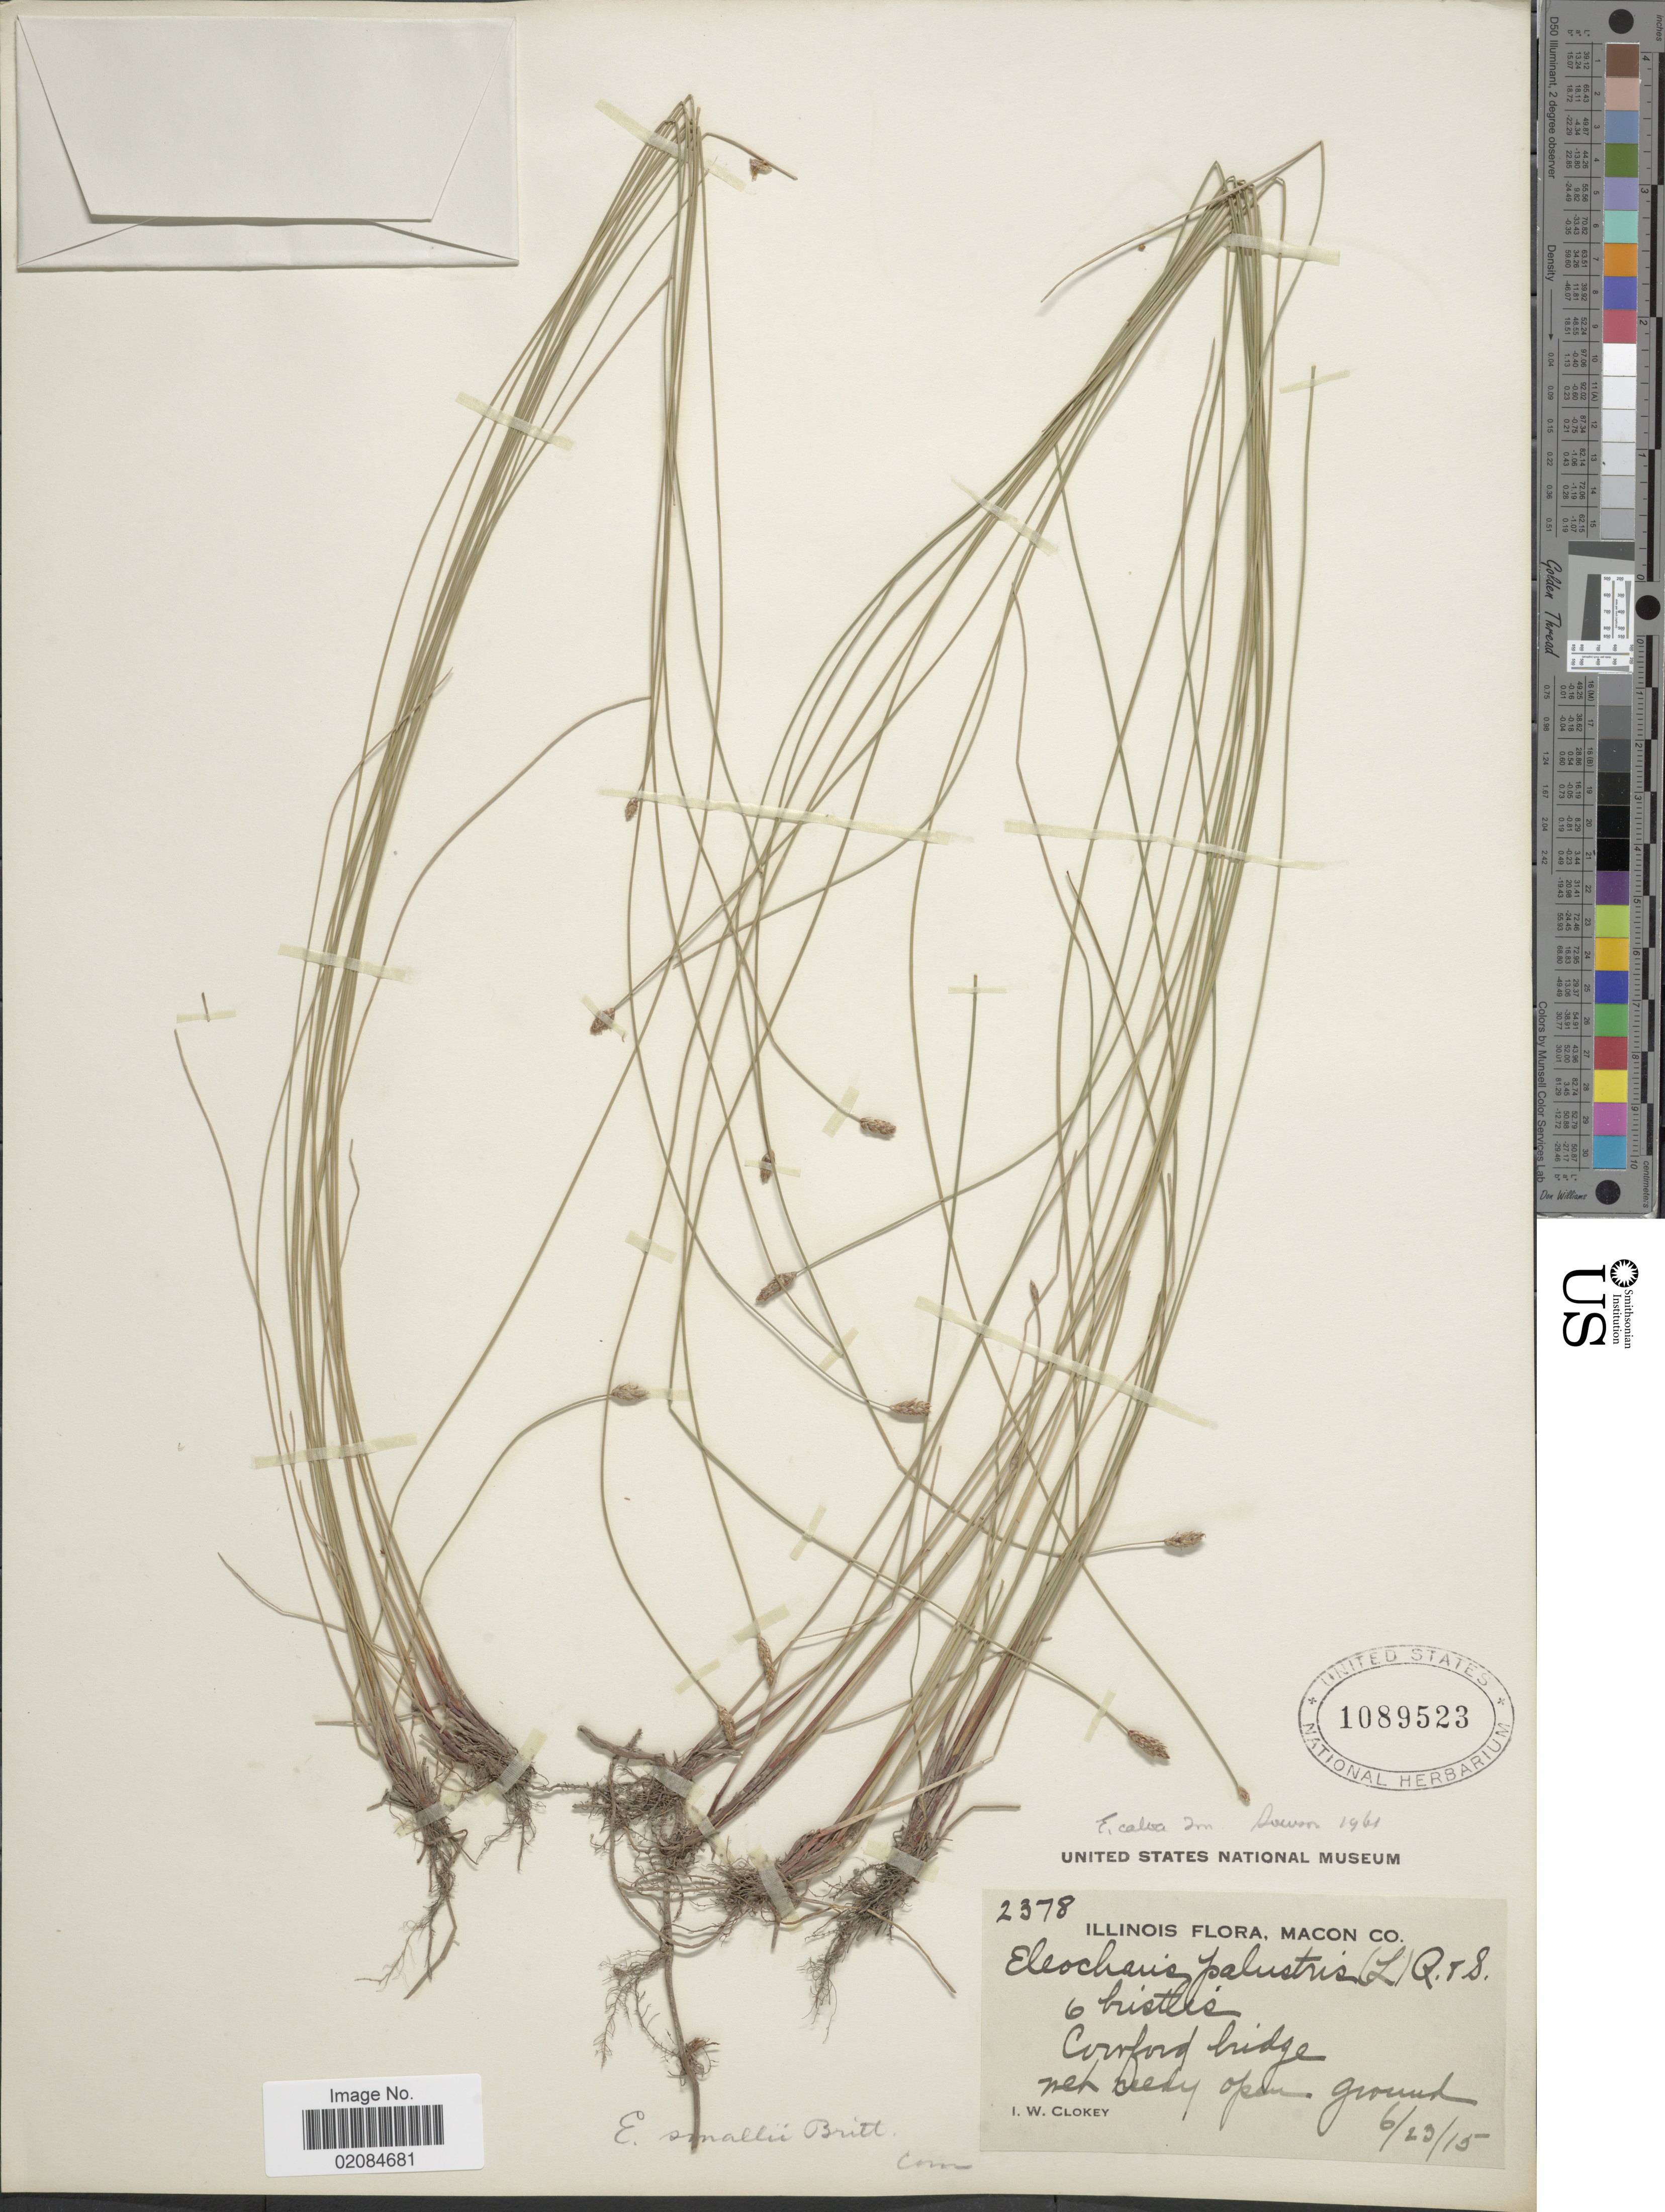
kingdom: Plantae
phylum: Tracheophyta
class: Liliopsida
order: Poales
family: Cyperaceae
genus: Eleocharis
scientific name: Eleocharis palustris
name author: (L.) Roem. & Schult.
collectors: I. W. Clokey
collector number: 2378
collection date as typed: Transcribed d/m/y: 23/6/15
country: United States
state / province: Illinois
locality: Macon Co. Cowford bridge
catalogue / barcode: US 1089523